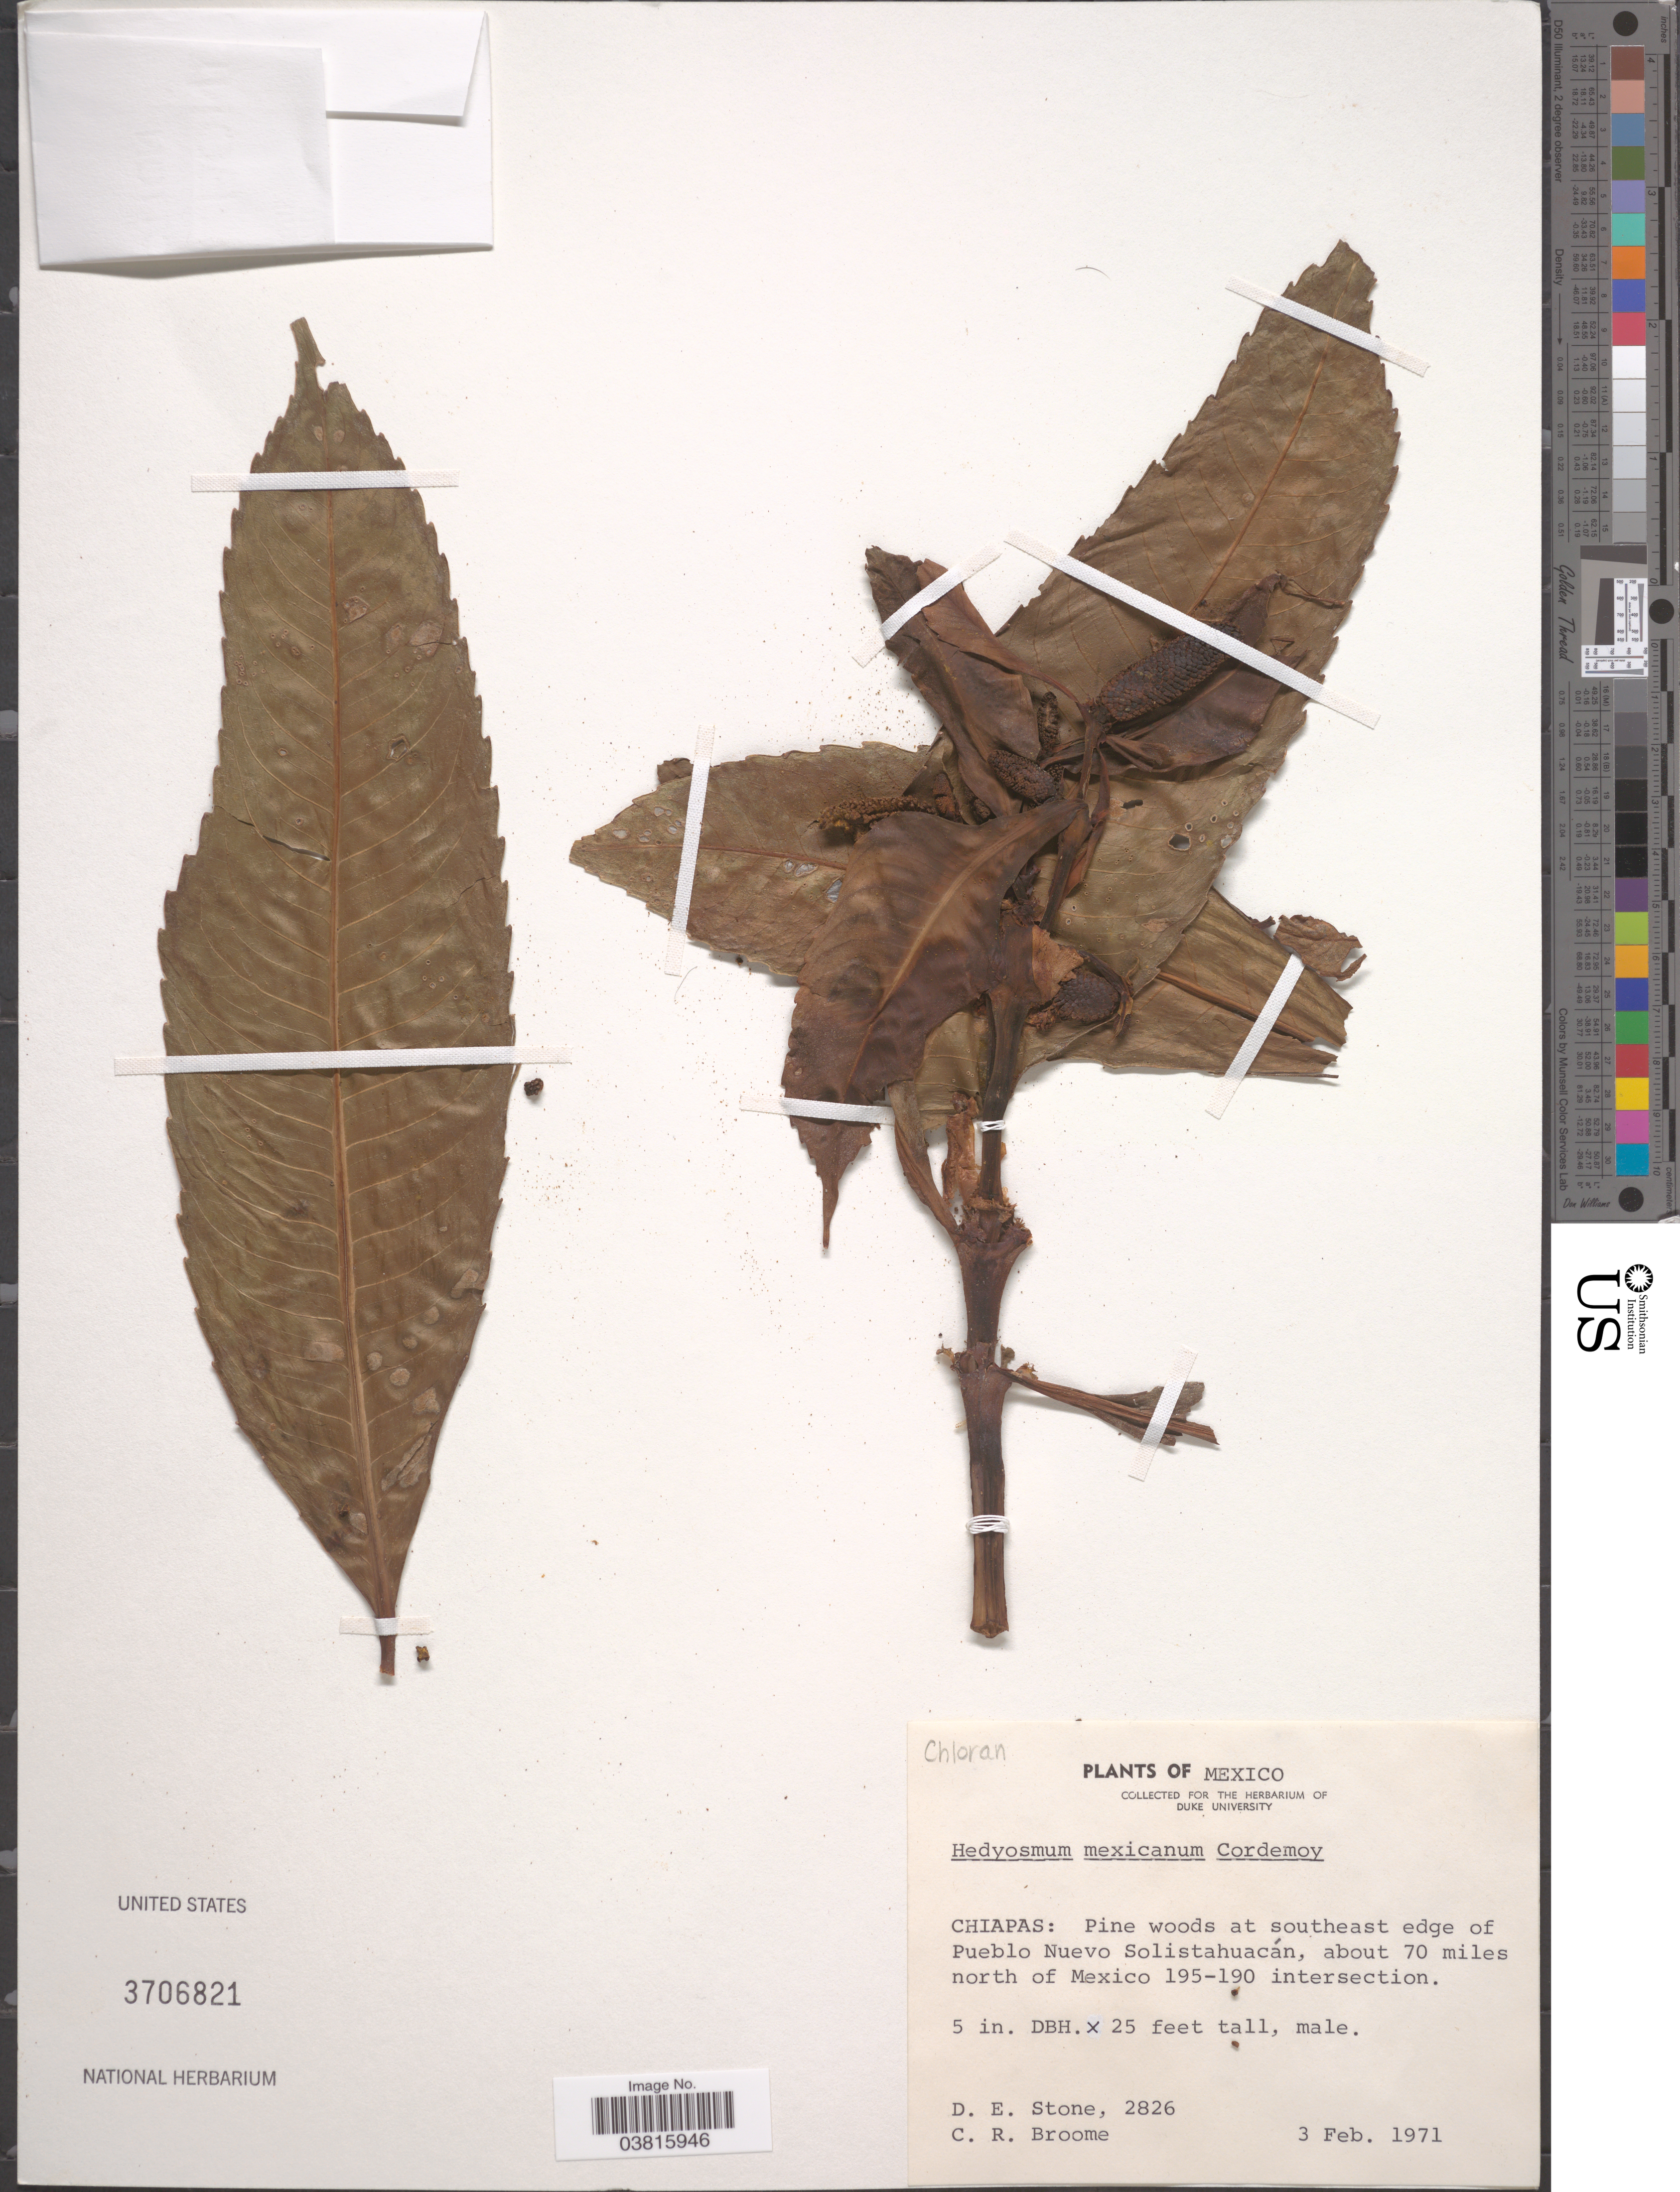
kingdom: Plantae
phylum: Tracheophyta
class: Magnoliopsida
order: Chloranthales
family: Chloranthaceae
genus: Hedyosmum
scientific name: Hedyosmum artocarpus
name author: Solms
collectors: D. E. Stone & C. R. Broome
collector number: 2826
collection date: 1971-02-03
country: Mexico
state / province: Chiapas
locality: Pine woods at southeast edge of Pueblo Nuevo Solistahuacán, about 70 miles north of Mexico 195-190 intersection.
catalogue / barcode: US 3706821